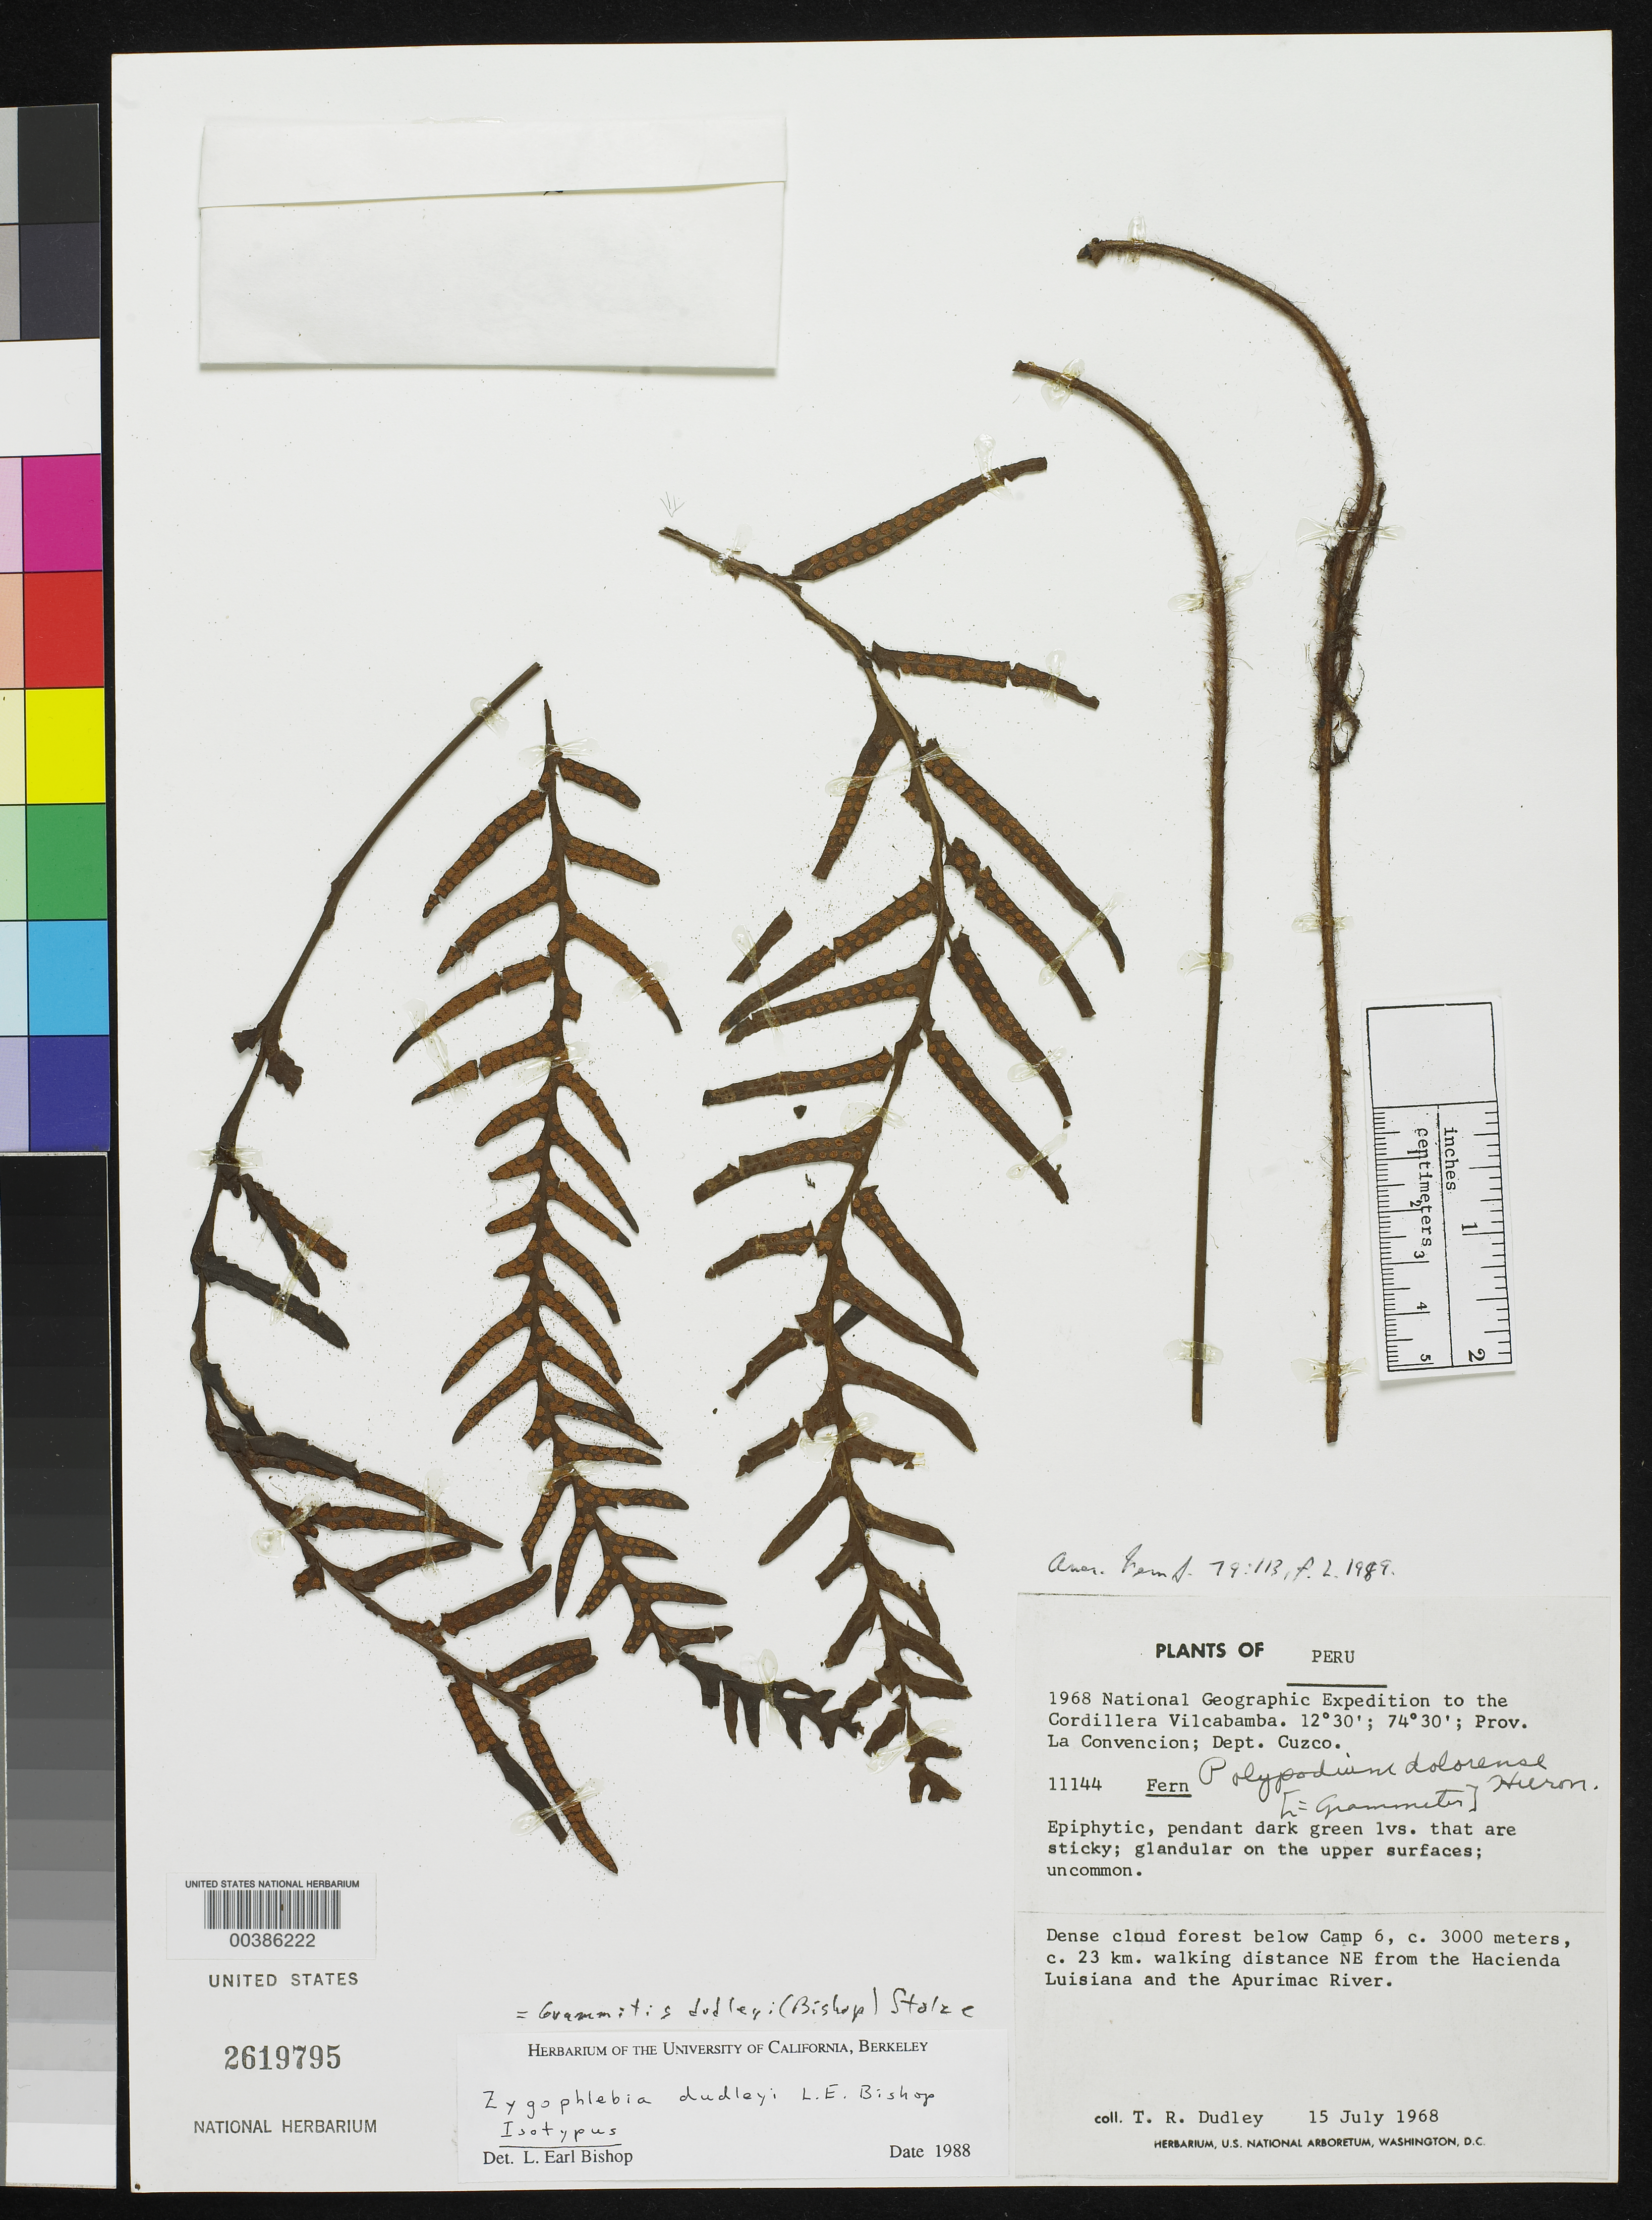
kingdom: Plantae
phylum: Tracheophyta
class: Polypodiopsida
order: Polypodiales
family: Polypodiaceae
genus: Zygophlebia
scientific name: Zygophlebia dudleyi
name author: L.E. Bishop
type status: Isotype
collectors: T. R. Dudley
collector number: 11144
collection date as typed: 15 Jul 1968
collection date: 1968-07-15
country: Peru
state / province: Cusco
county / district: La Convención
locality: Cordillera de Vilcabamba, ca. 23 km walking distance from Hacienda Luisiana and Apurímac River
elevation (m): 3000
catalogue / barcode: US 2619795